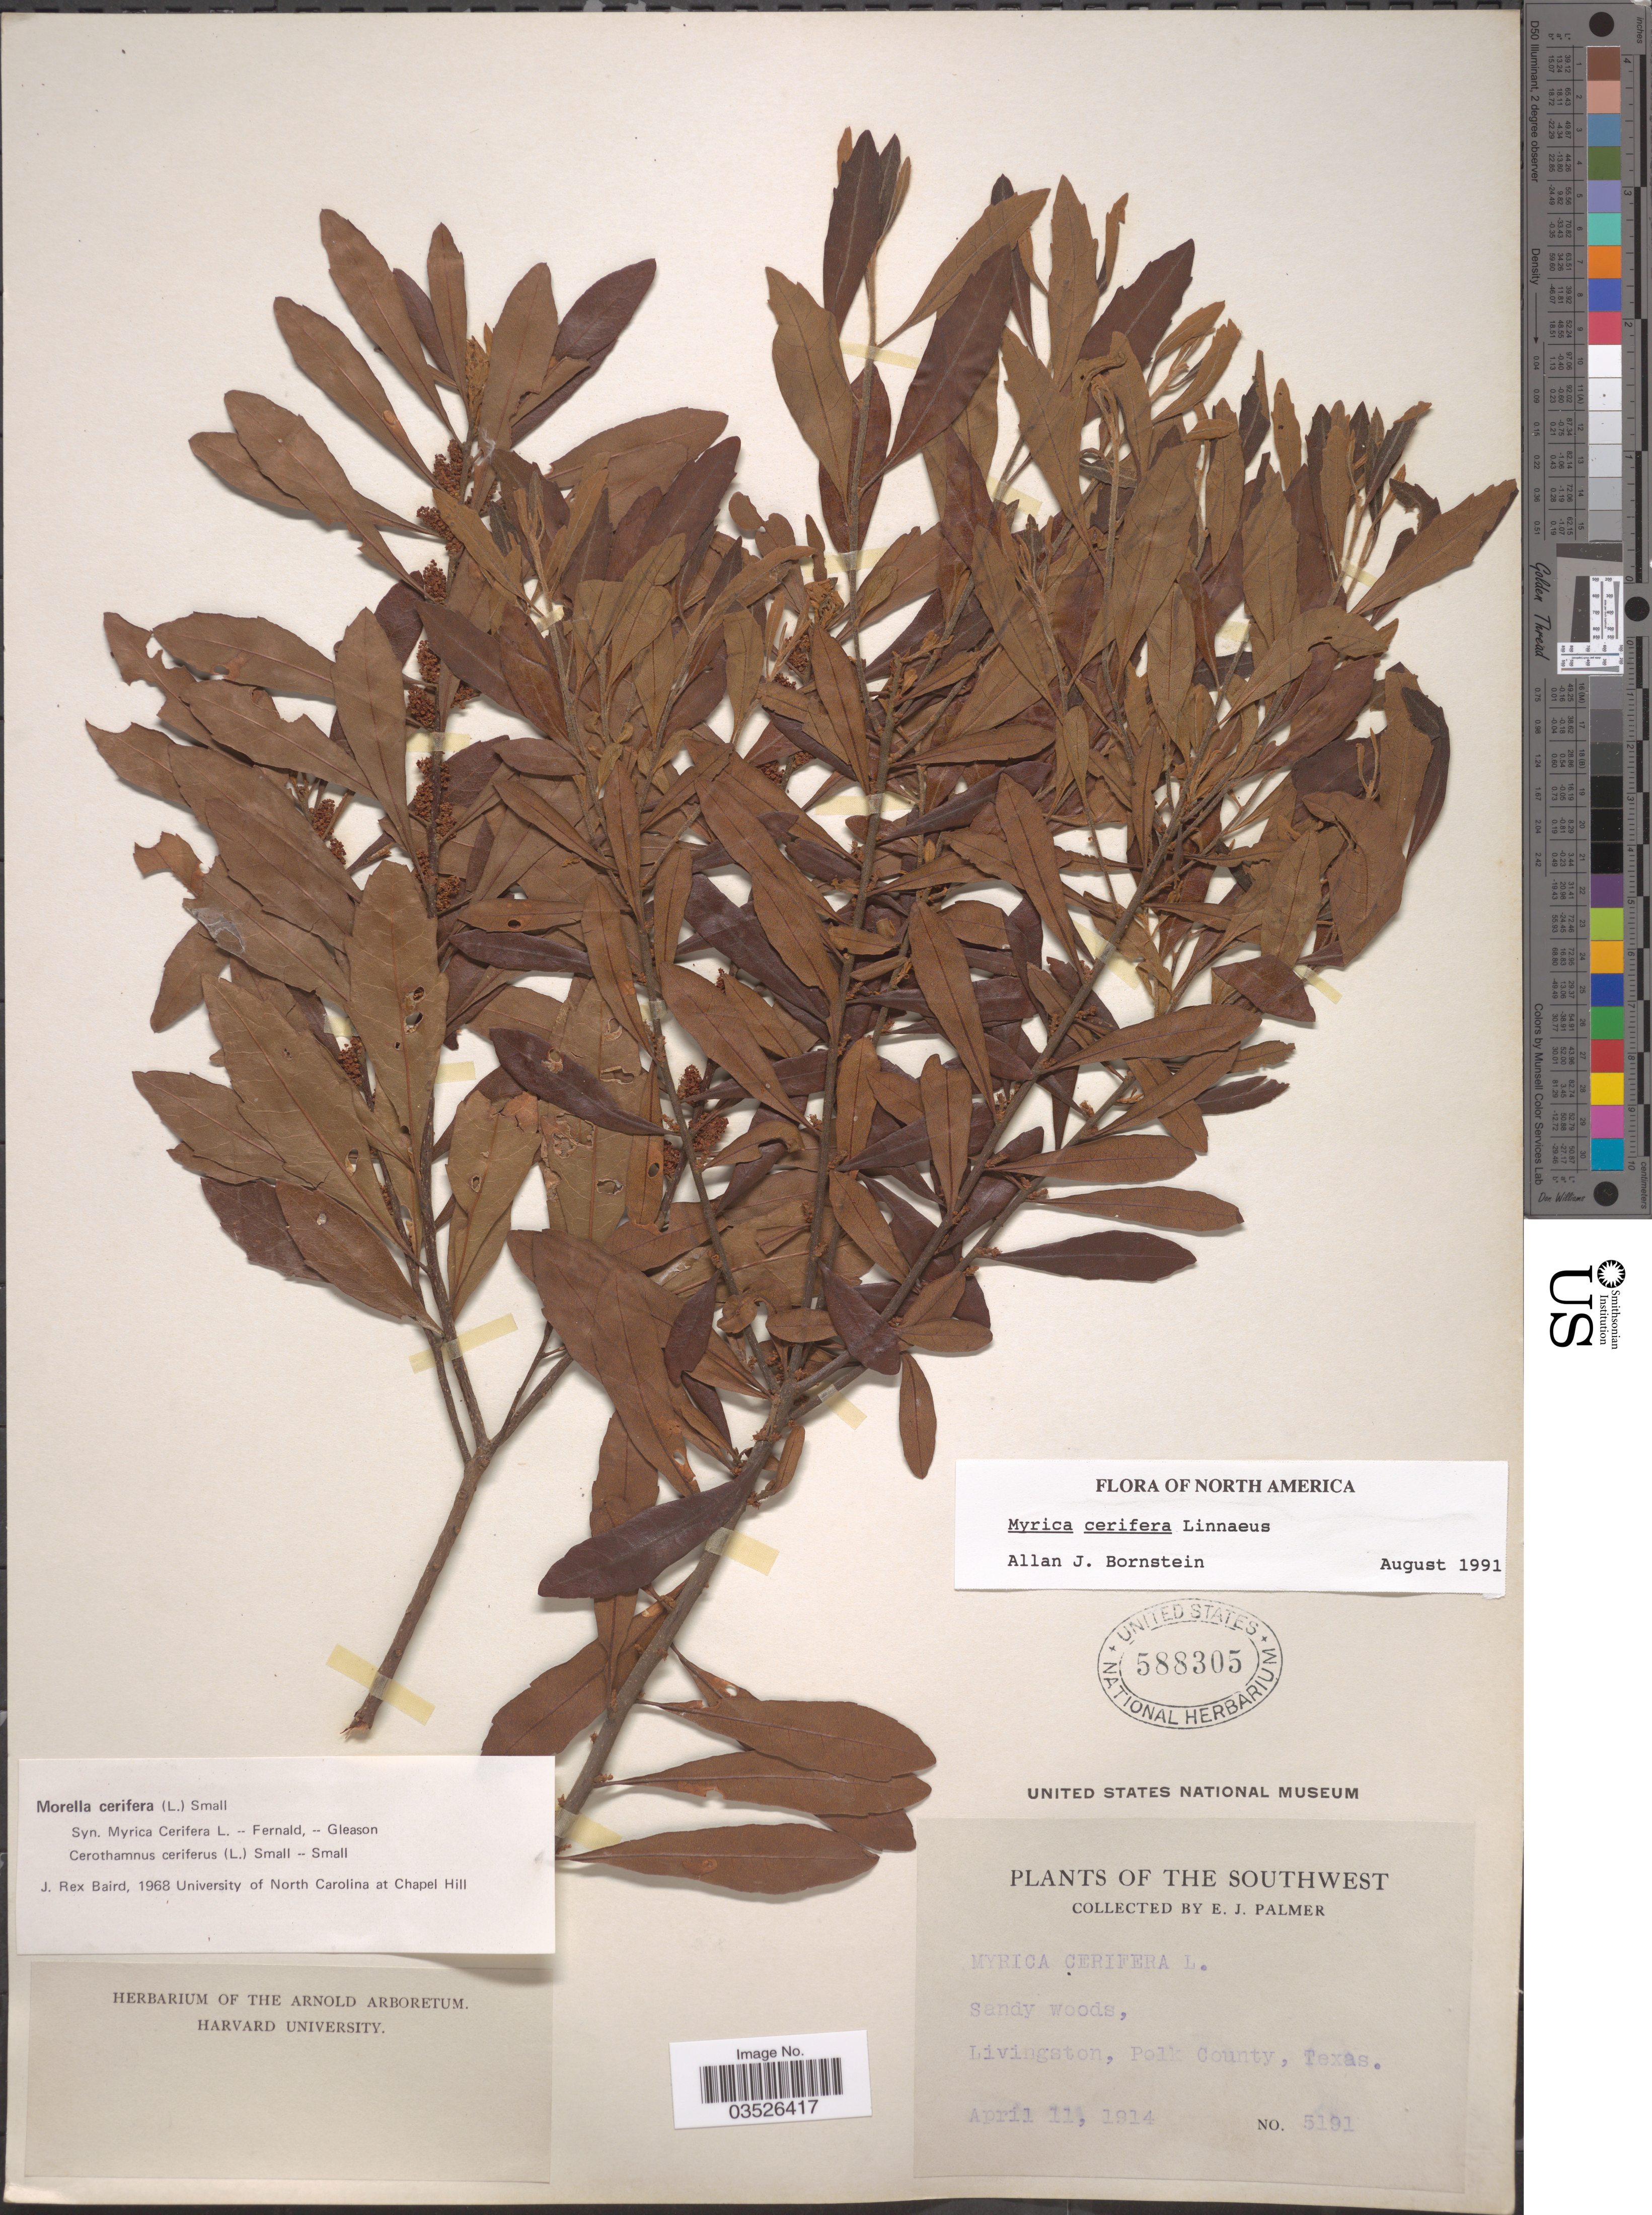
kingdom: Plantae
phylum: Tracheophyta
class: Magnoliopsida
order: Fagales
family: Myricaceae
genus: Morella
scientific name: Morella cerifera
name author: (L.) Small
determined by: Baird, James Rex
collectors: E. J. Palmer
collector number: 5191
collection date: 1914-04-11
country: United States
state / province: Texas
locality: The Southwest. Livingston, Polk County.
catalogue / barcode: US 588305